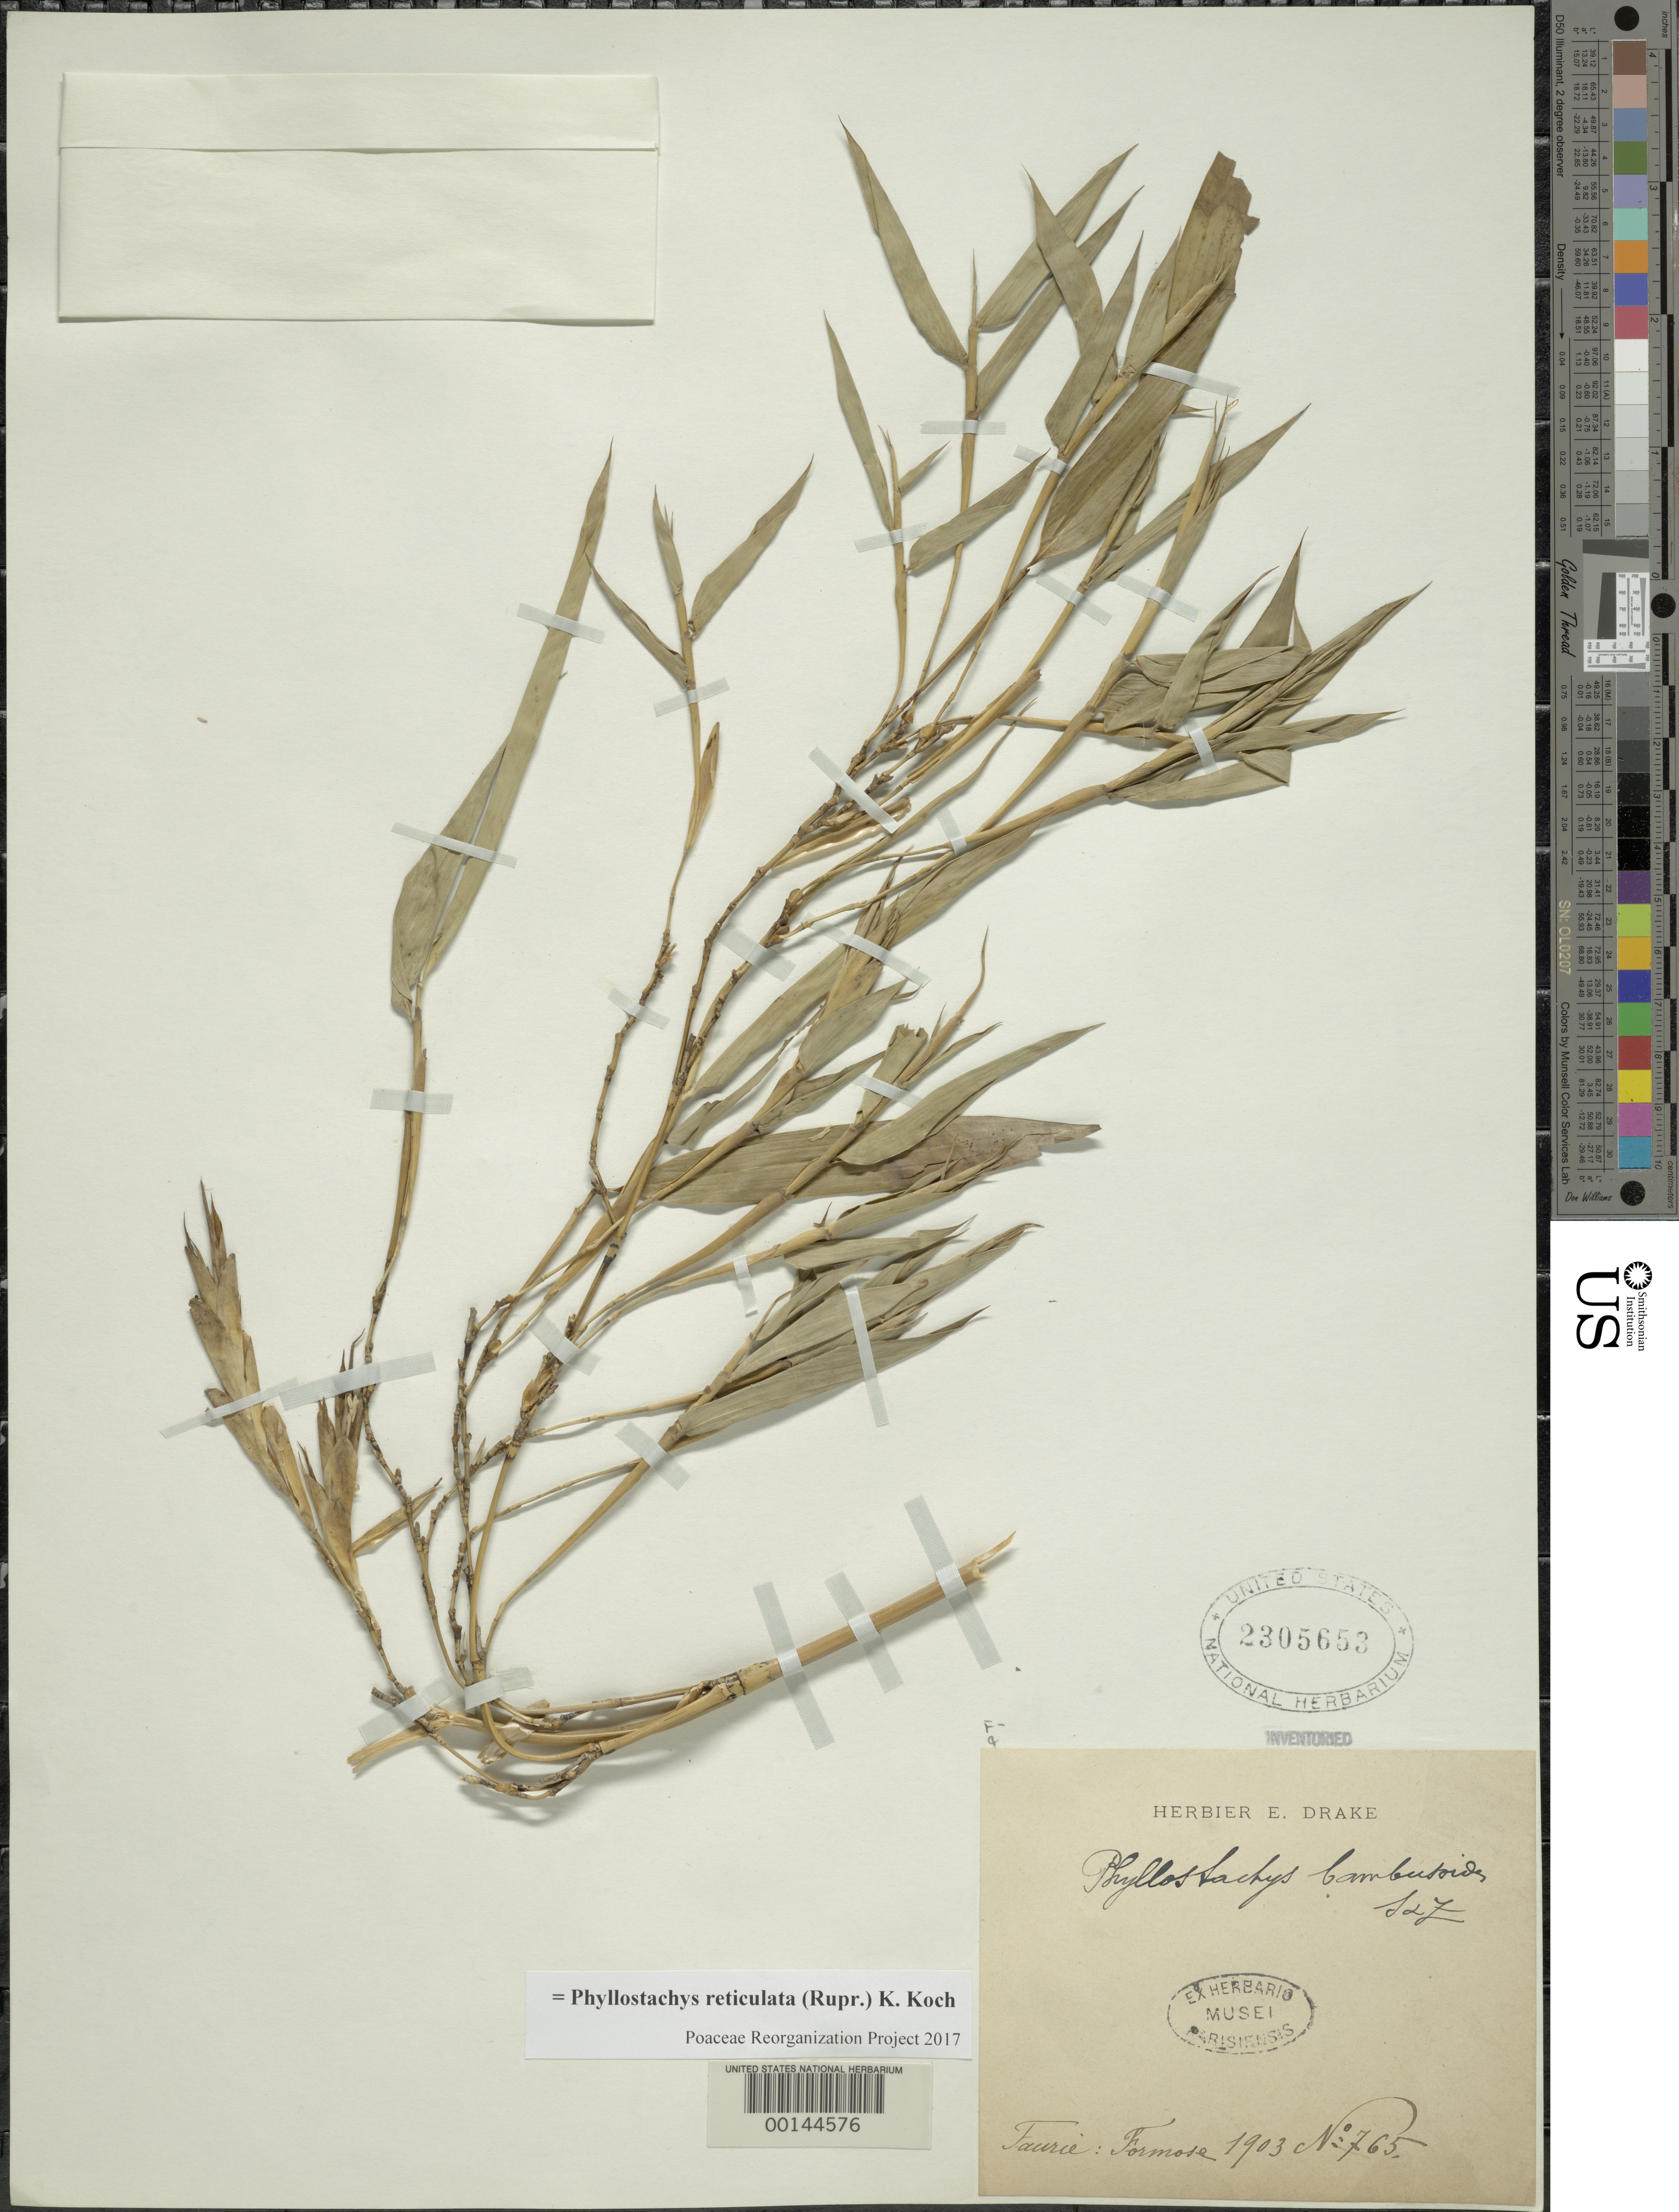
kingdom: Plantae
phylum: Tracheophyta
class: Liliopsida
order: Poales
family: Poaceae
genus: Phyllostachys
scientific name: Phyllostachys reticulata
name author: (Rupr.) K. Koch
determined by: Poaceae Reorganization Project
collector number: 765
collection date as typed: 1903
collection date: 1903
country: Taiwan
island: Taiwan [Formosa]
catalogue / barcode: US 2305653